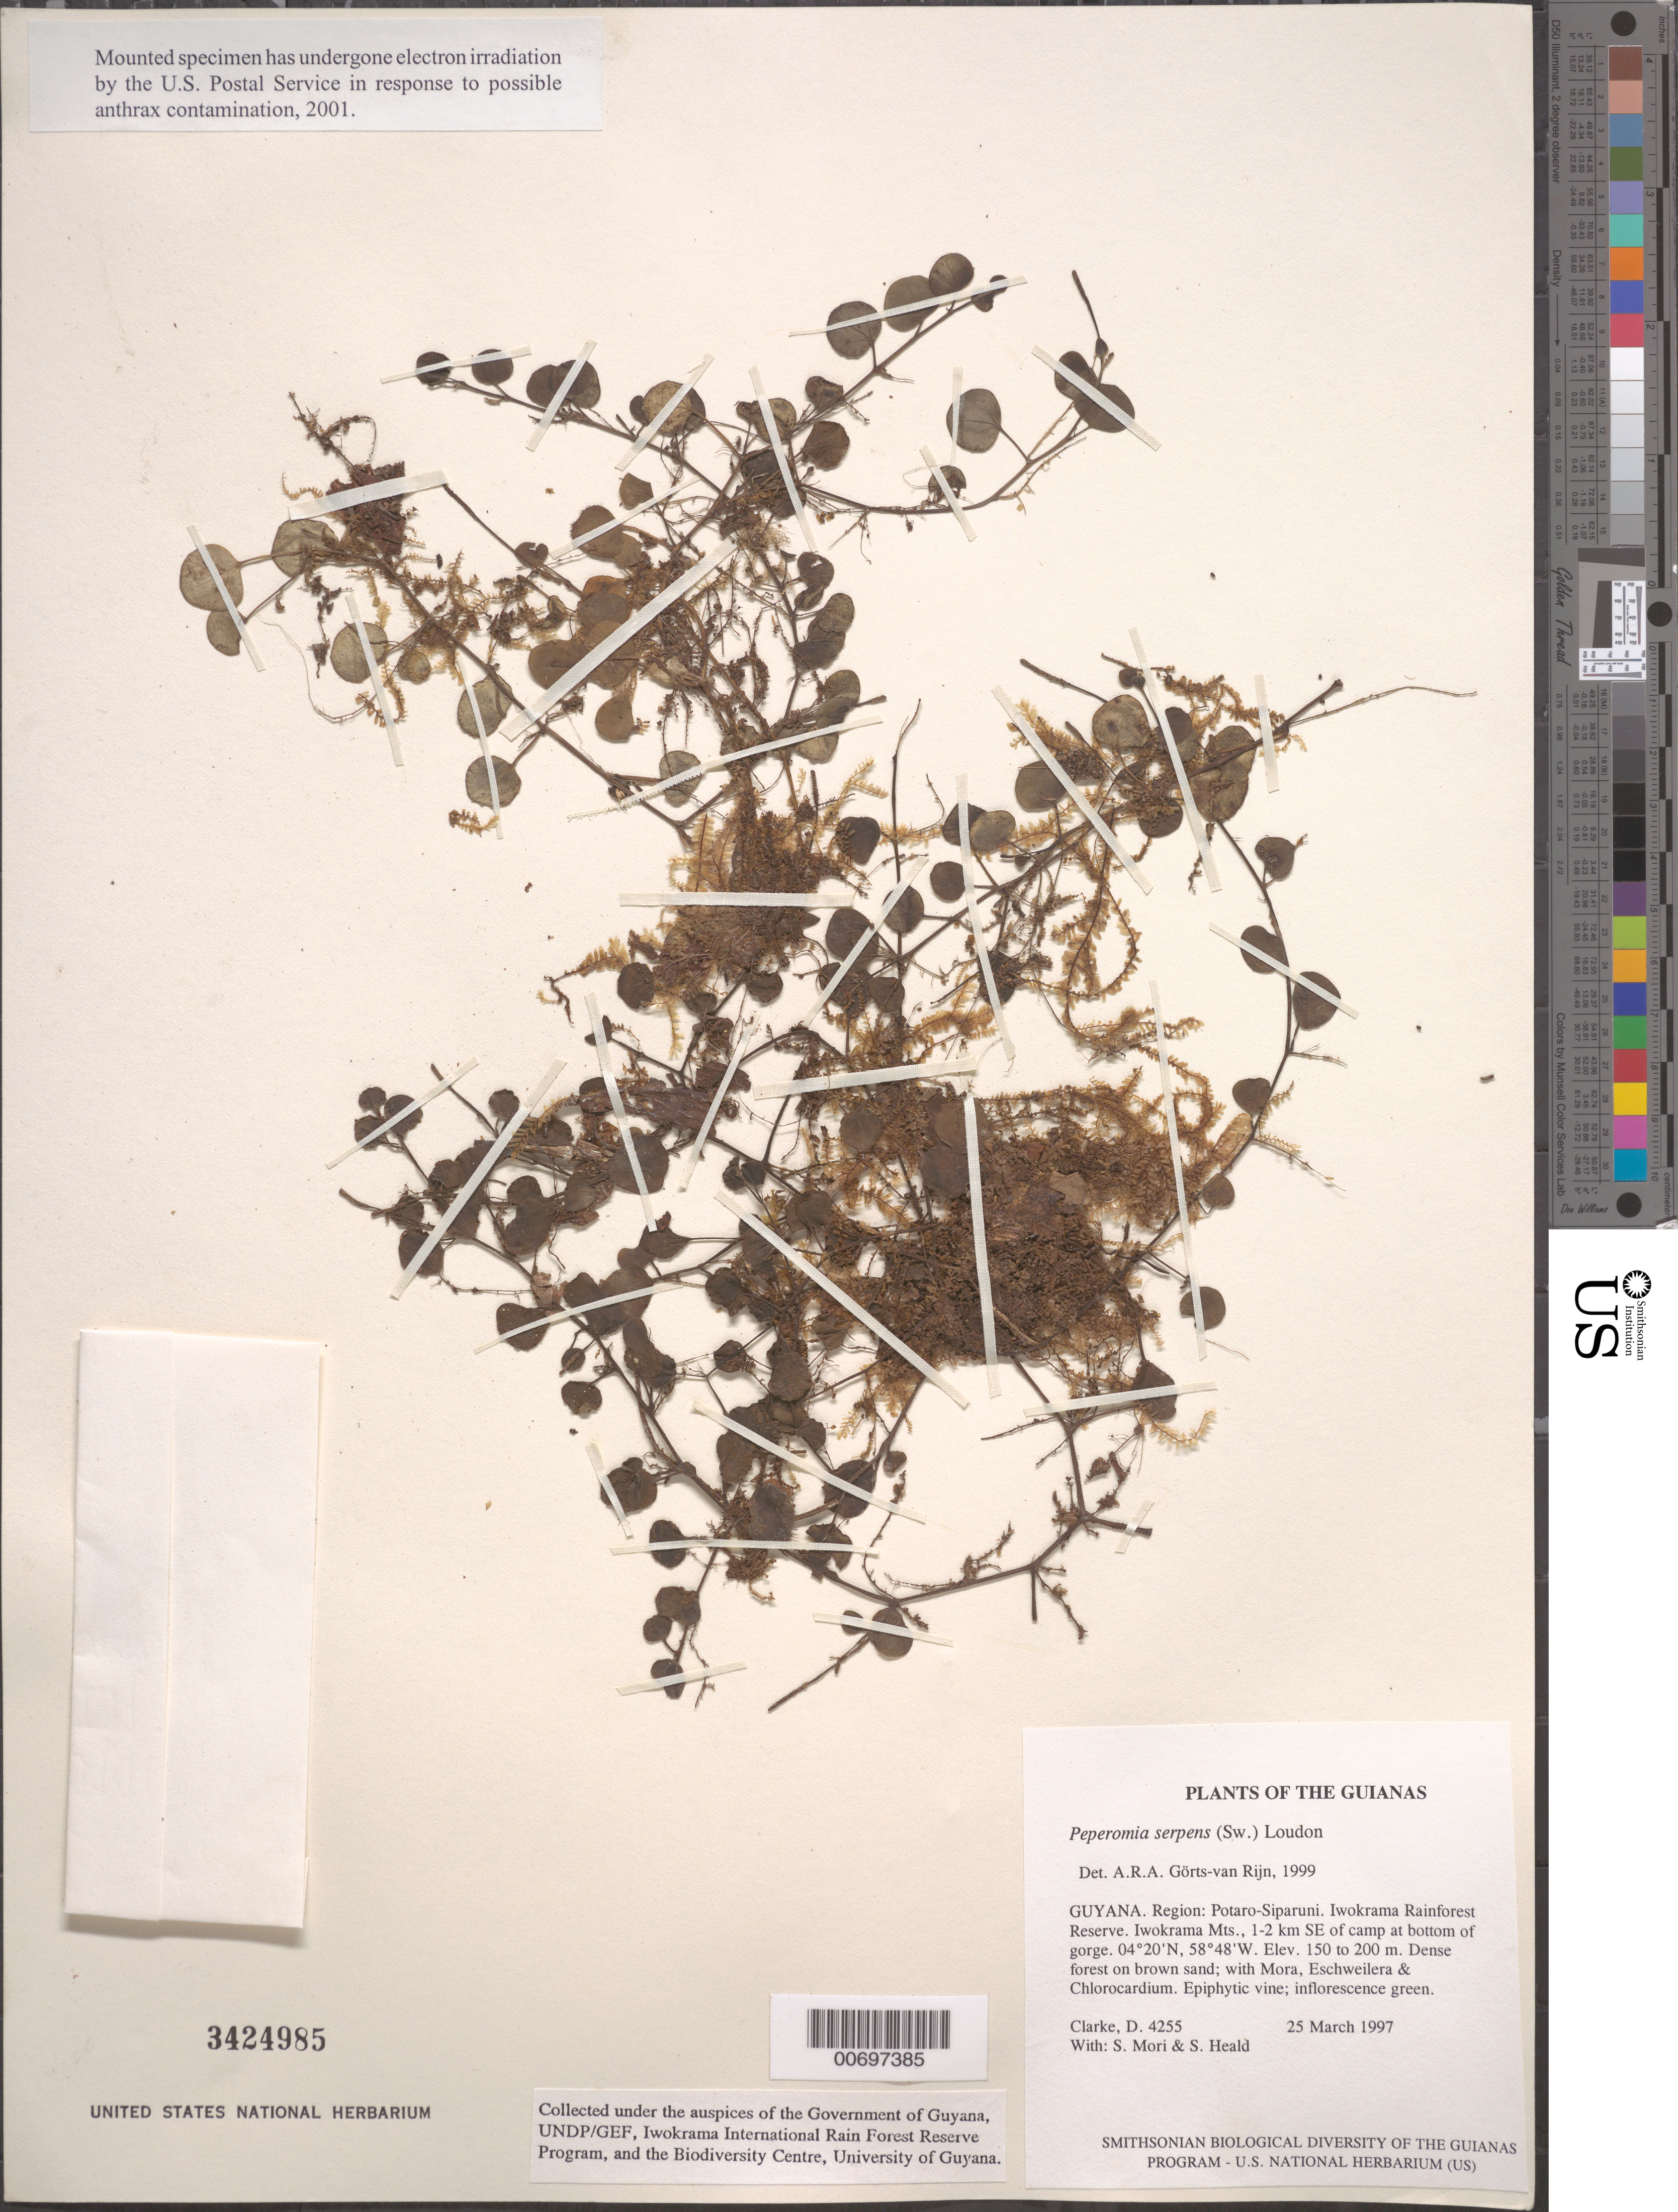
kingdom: Plantae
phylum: Tracheophyta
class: Magnoliopsida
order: Piperales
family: Piperaceae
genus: Peperomia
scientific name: Peperomia serpens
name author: (Sw.) Loudon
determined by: Görts-van Rijn, A. R. A.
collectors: H. D. Clarke, S. Mori & S. Heald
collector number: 4255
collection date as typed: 25 March 1997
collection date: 1997-03-25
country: Guyana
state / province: Potaro-Siparuni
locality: Iwokrama Rainforest Reserve. Iwokrama Mts., 1-2 km SE of camp at bottom of gorge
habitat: Dense forest on brown sand; with Mora, Eschweilera & Chlorocardium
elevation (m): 150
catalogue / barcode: US 3424985